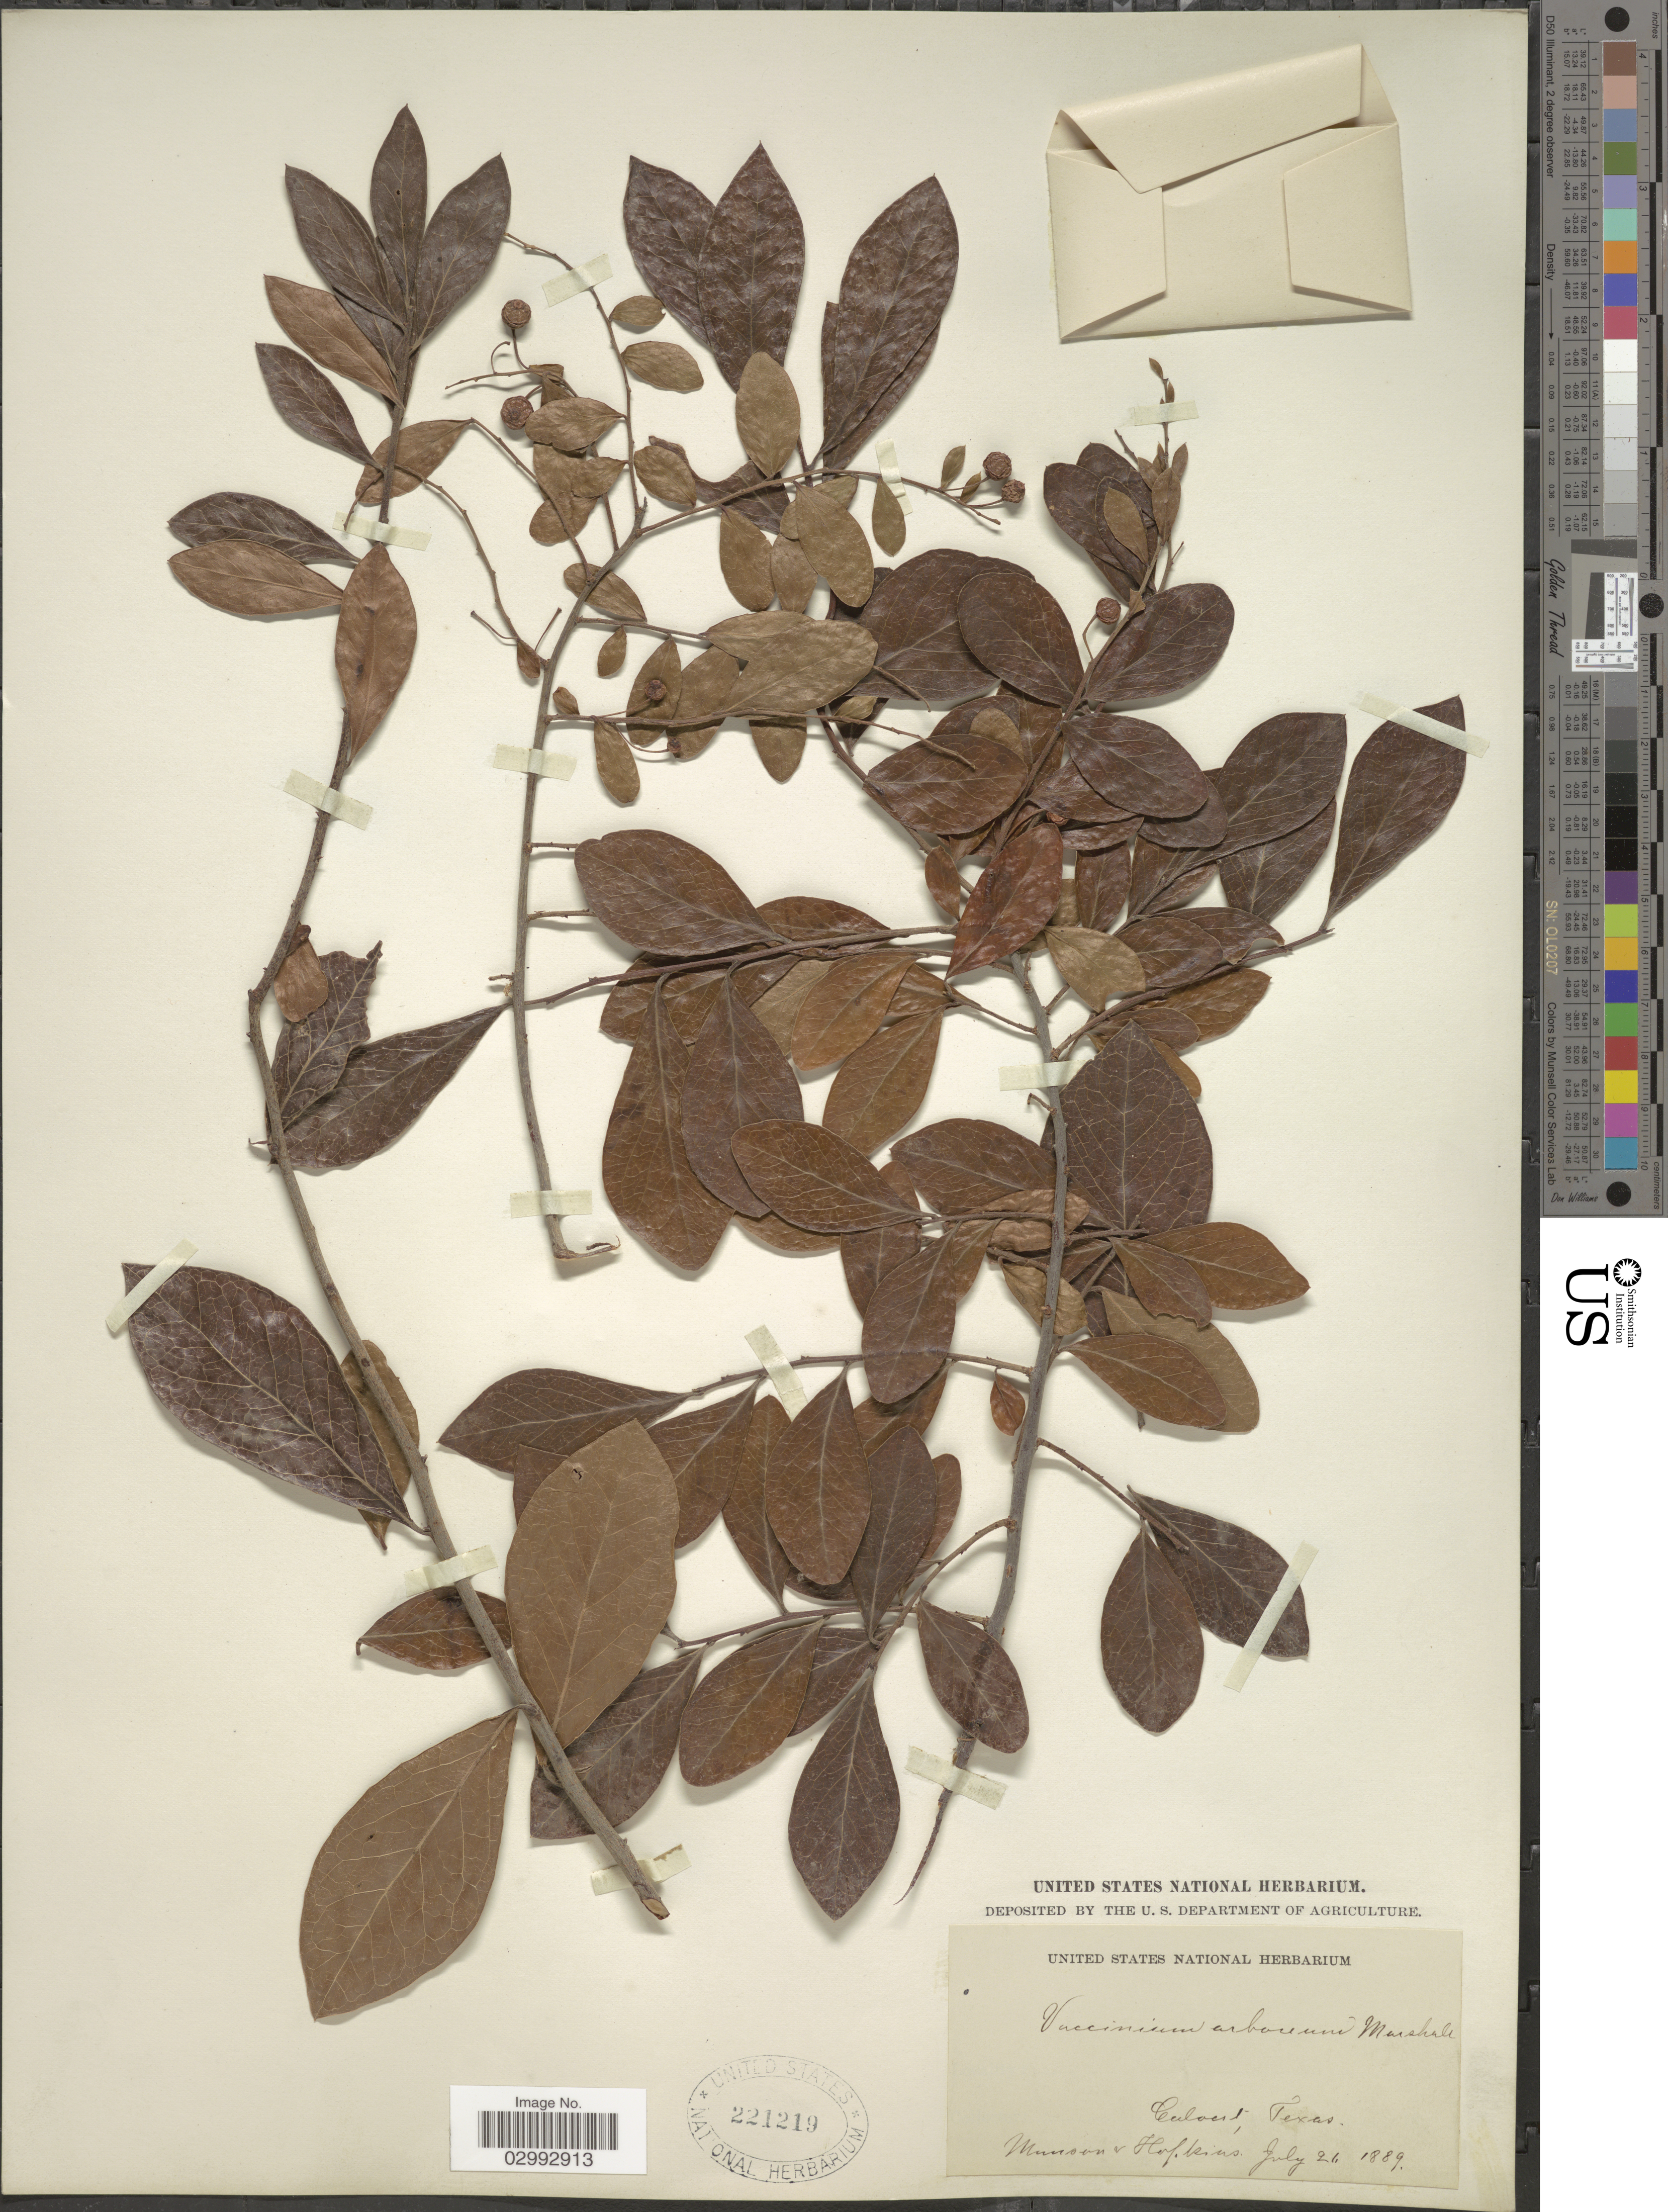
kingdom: Plantae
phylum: Tracheophyta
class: Magnoliopsida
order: Ericales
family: Ericaceae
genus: Batodendron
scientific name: Batodendron arboreum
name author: Nutt.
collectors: -. Munson & -. Hopkins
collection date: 1889-07-21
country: United States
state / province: Texas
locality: Calvert.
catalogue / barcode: US 221219